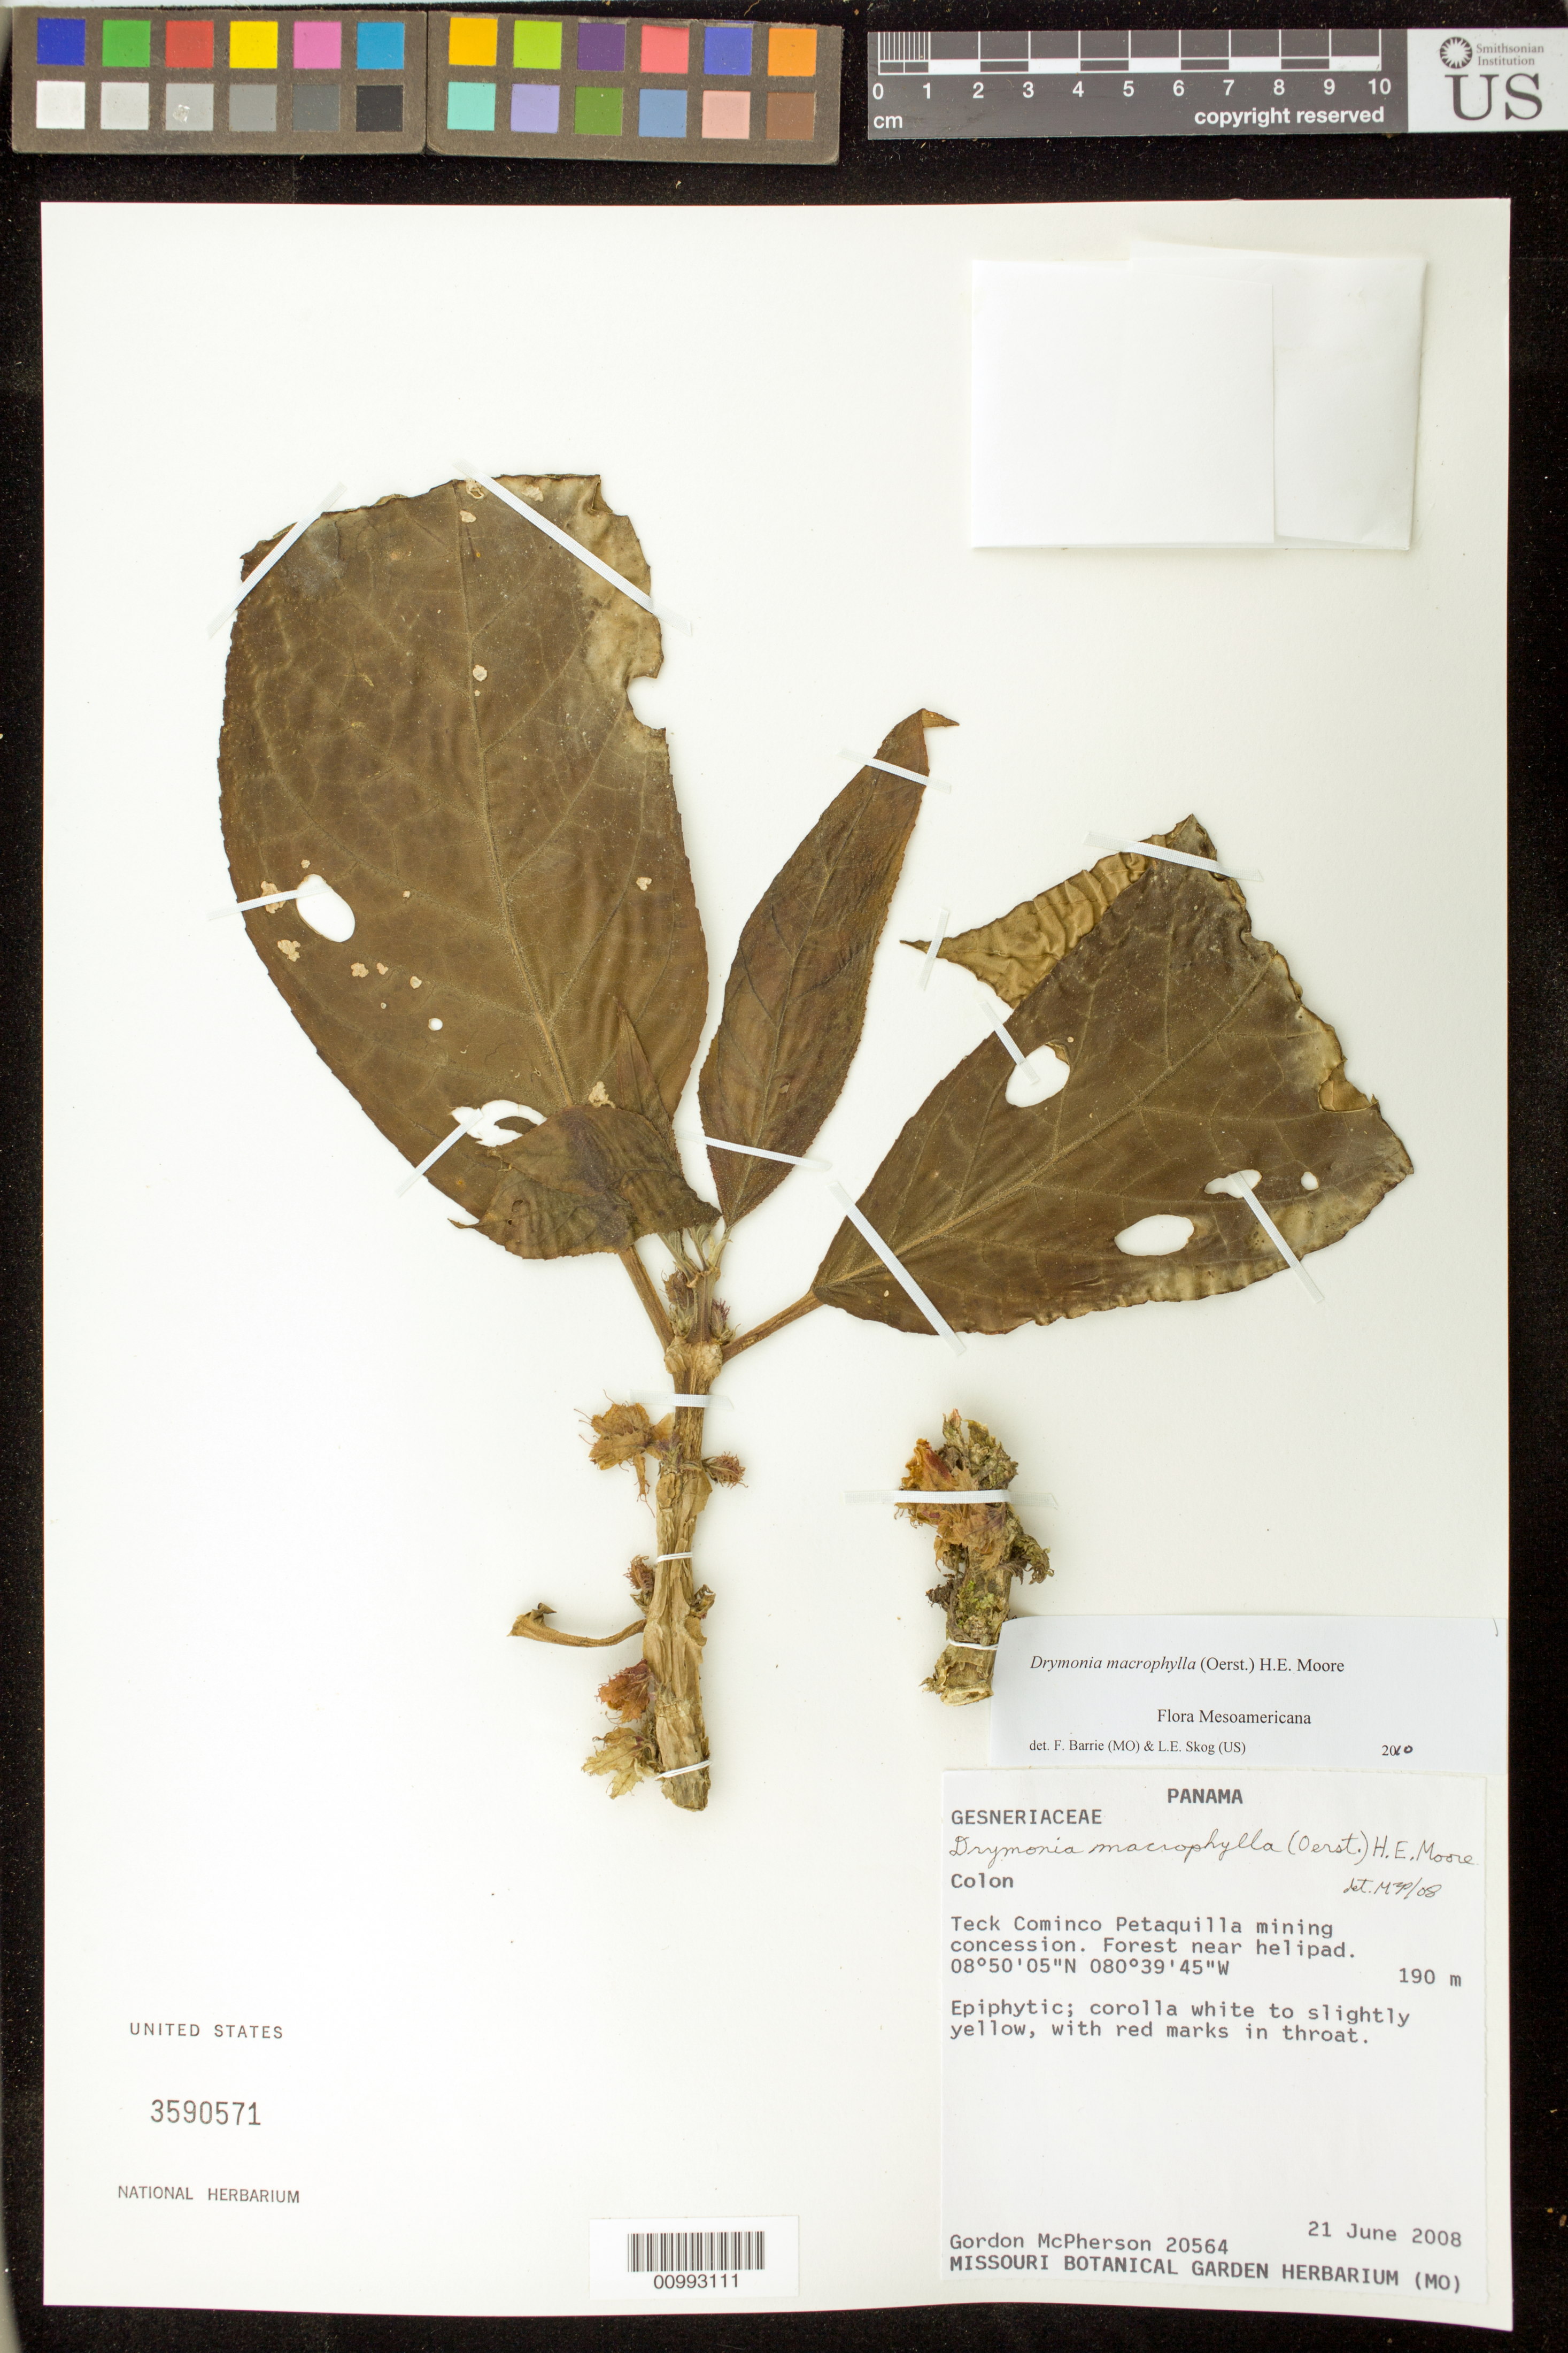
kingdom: Plantae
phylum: Tracheophyta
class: Magnoliopsida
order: Lamiales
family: Gesneriaceae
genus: Drymonia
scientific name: Drymonia macrophylla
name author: (Oerst.) H.E. Moore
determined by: Barrie, F. R.; Skog, Laurence E.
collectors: G. D. McPherson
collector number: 20564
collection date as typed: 21 Jun 2008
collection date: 2008-06-21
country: Panama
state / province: Colón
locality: Teck Cominco Petaquilla mining concession, forest near helipad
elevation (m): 190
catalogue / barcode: US 3590571